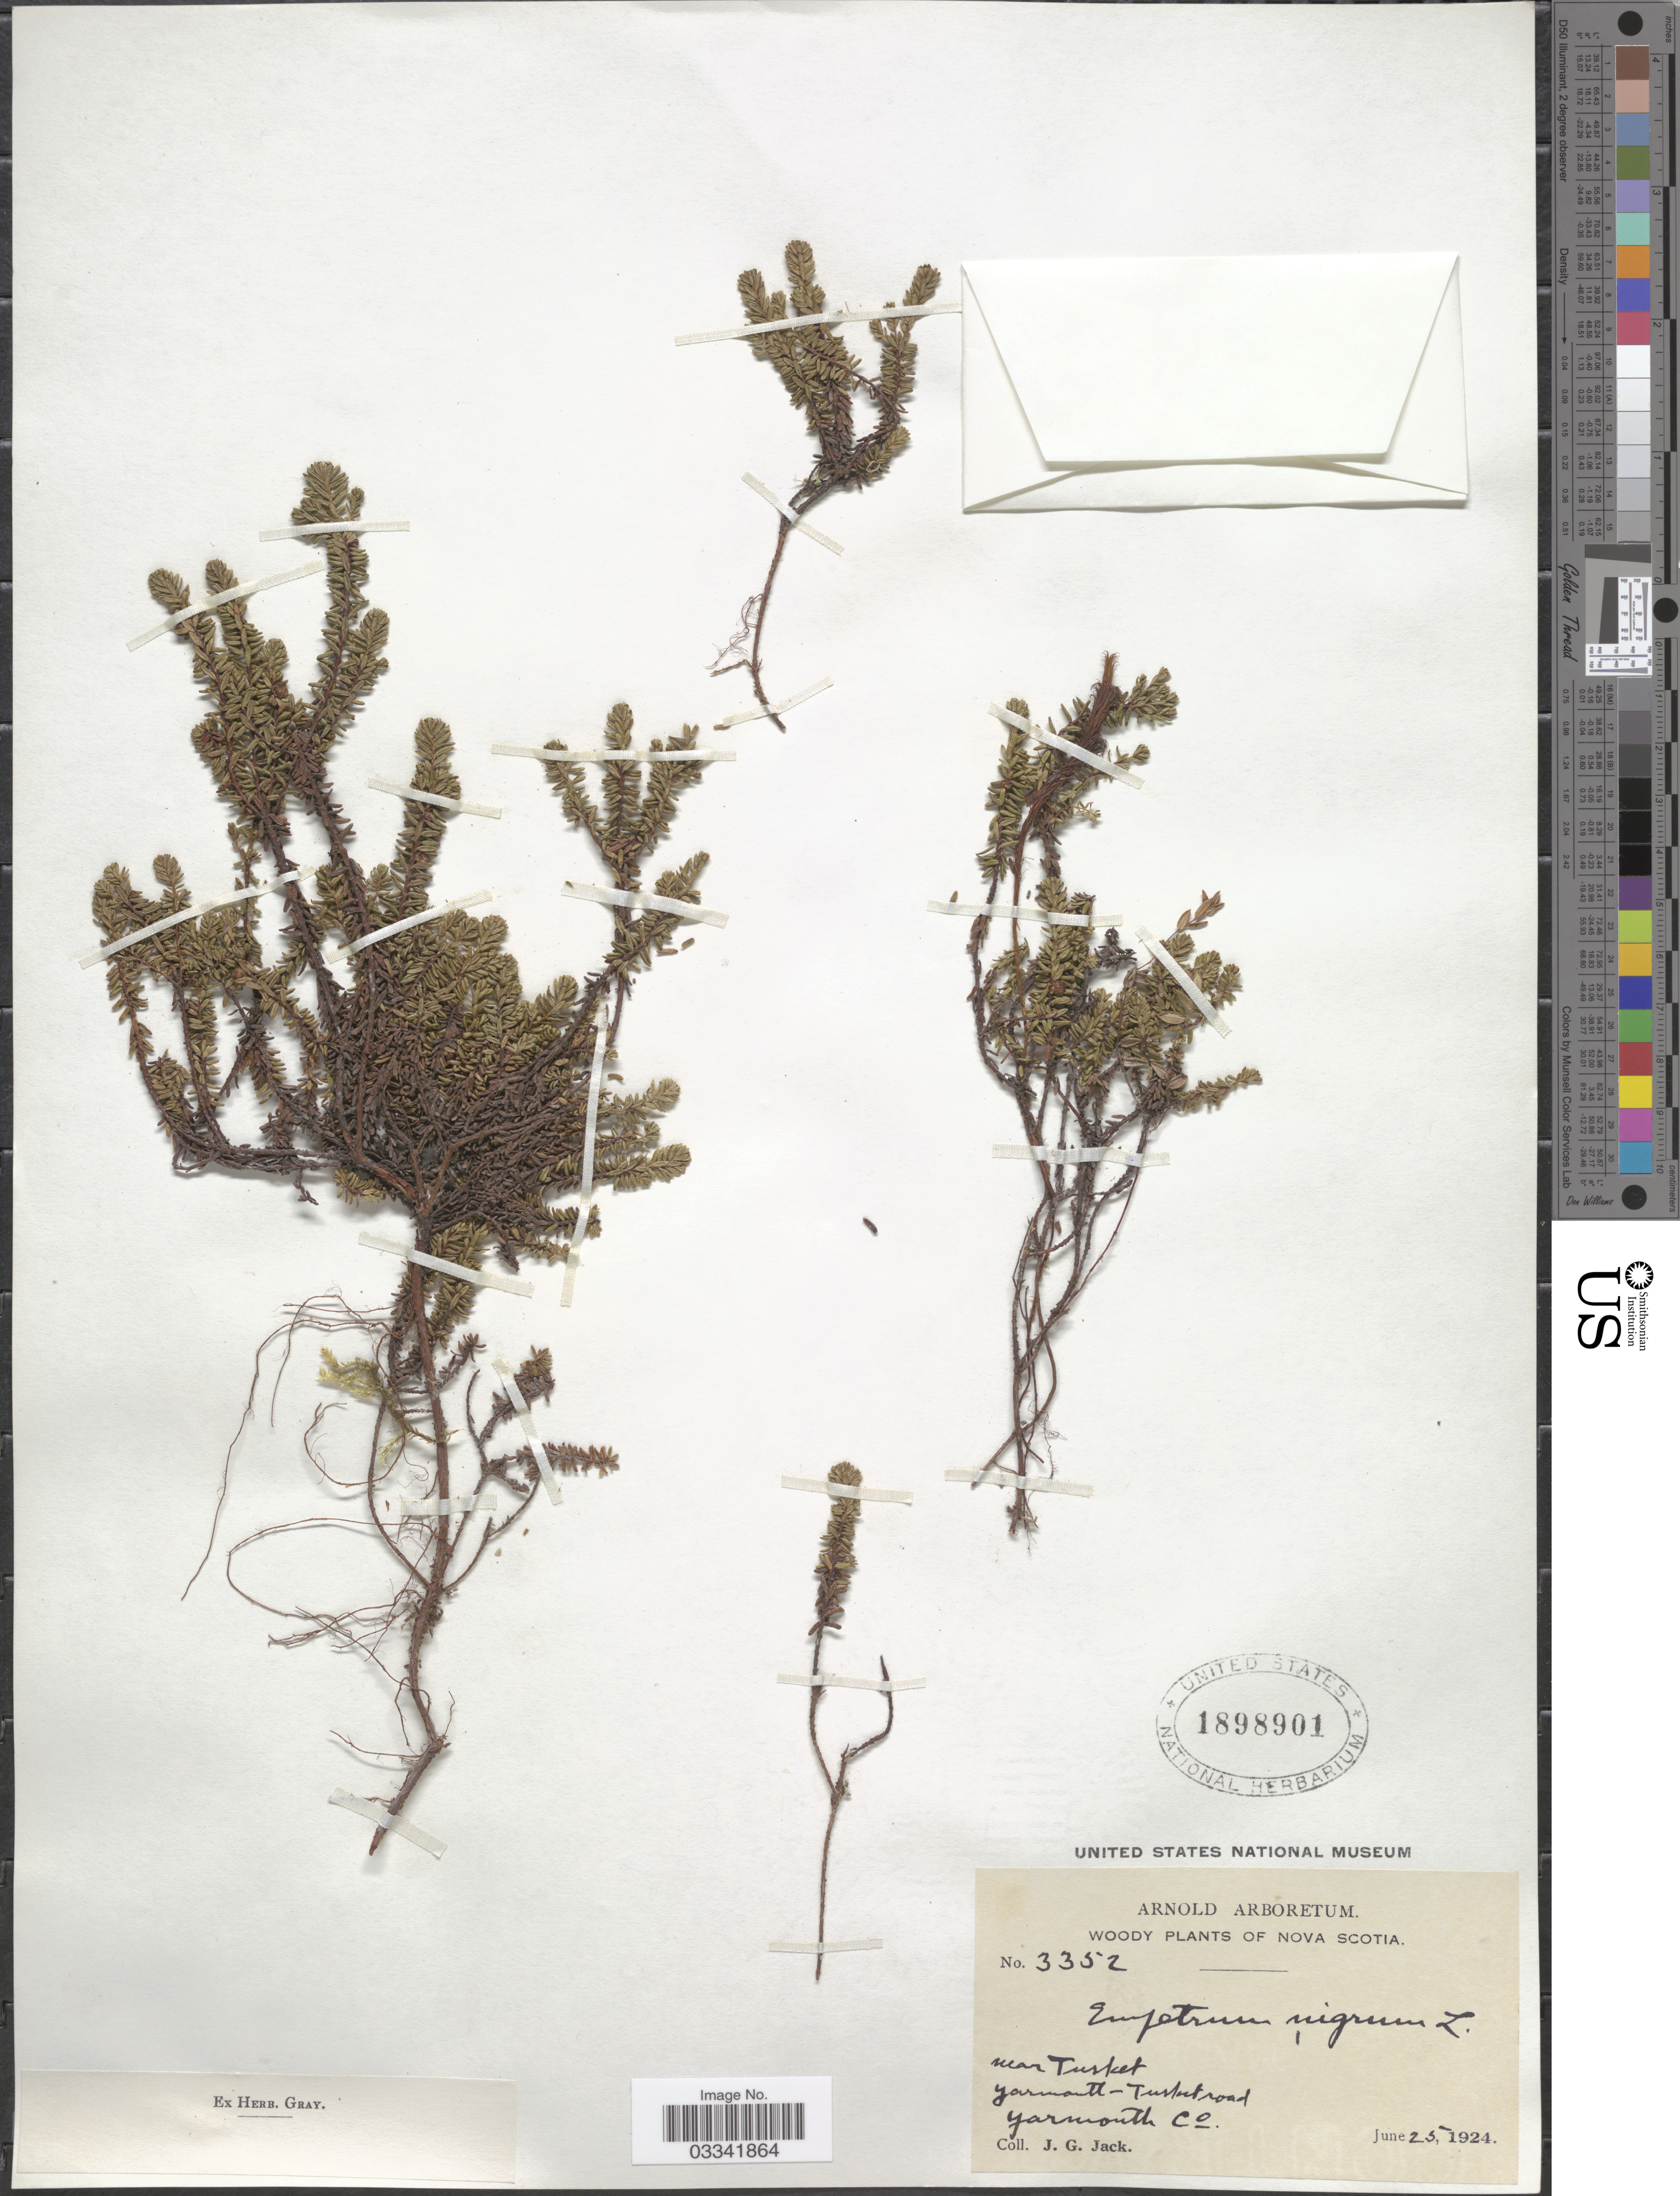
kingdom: Plantae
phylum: Tracheophyta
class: Magnoliopsida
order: Ericales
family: Ericaceae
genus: Empetrum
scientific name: Empetrum nigrum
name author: L.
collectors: J. G. Jack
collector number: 3352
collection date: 1924-06-25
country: Canada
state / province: Nova Scotia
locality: Near Tusket, Yarmouth - Tusket road, Yarmouth Co.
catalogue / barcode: US 1898901